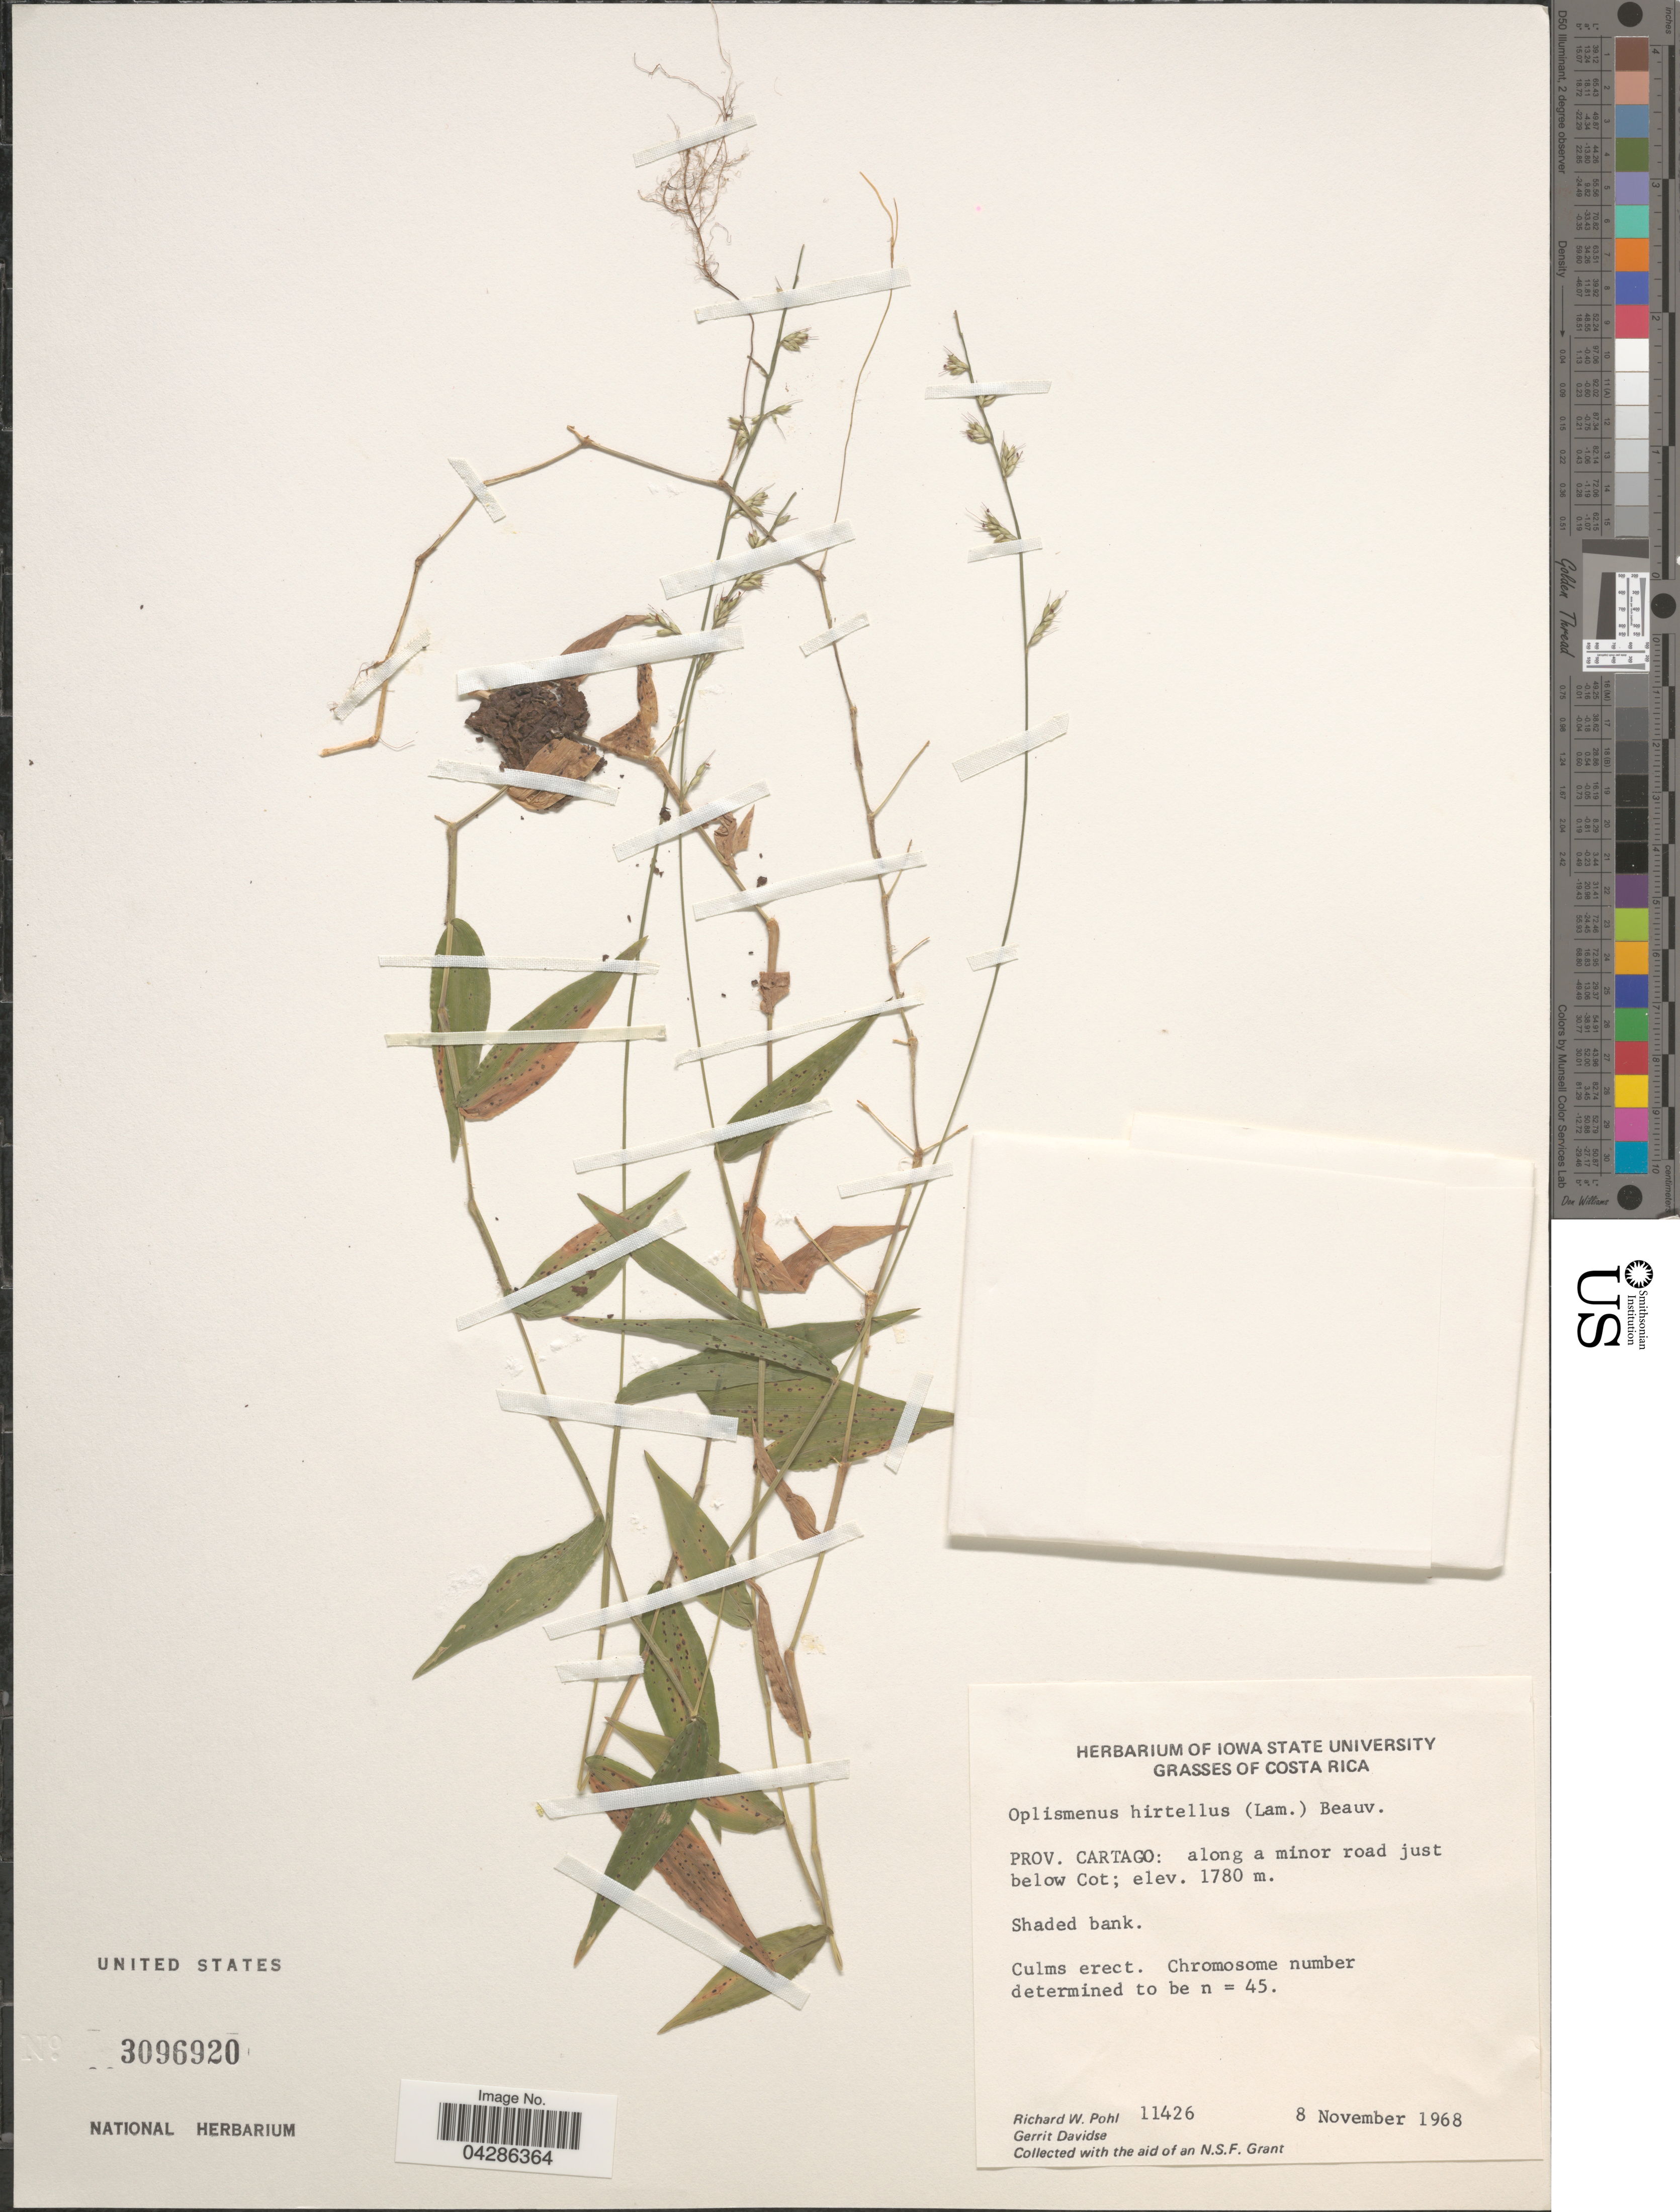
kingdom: Plantae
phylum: Tracheophyta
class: Liliopsida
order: Poales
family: Poaceae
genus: Oplismenus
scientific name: Oplismenus hirtellus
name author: (L.) P. Beauv.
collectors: R. W. Pohl & G. Davidse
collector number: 11426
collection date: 1968-11-08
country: Costa Rica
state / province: Cartago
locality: Along a minor road just below Cot.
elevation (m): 1780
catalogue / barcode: US 3096920